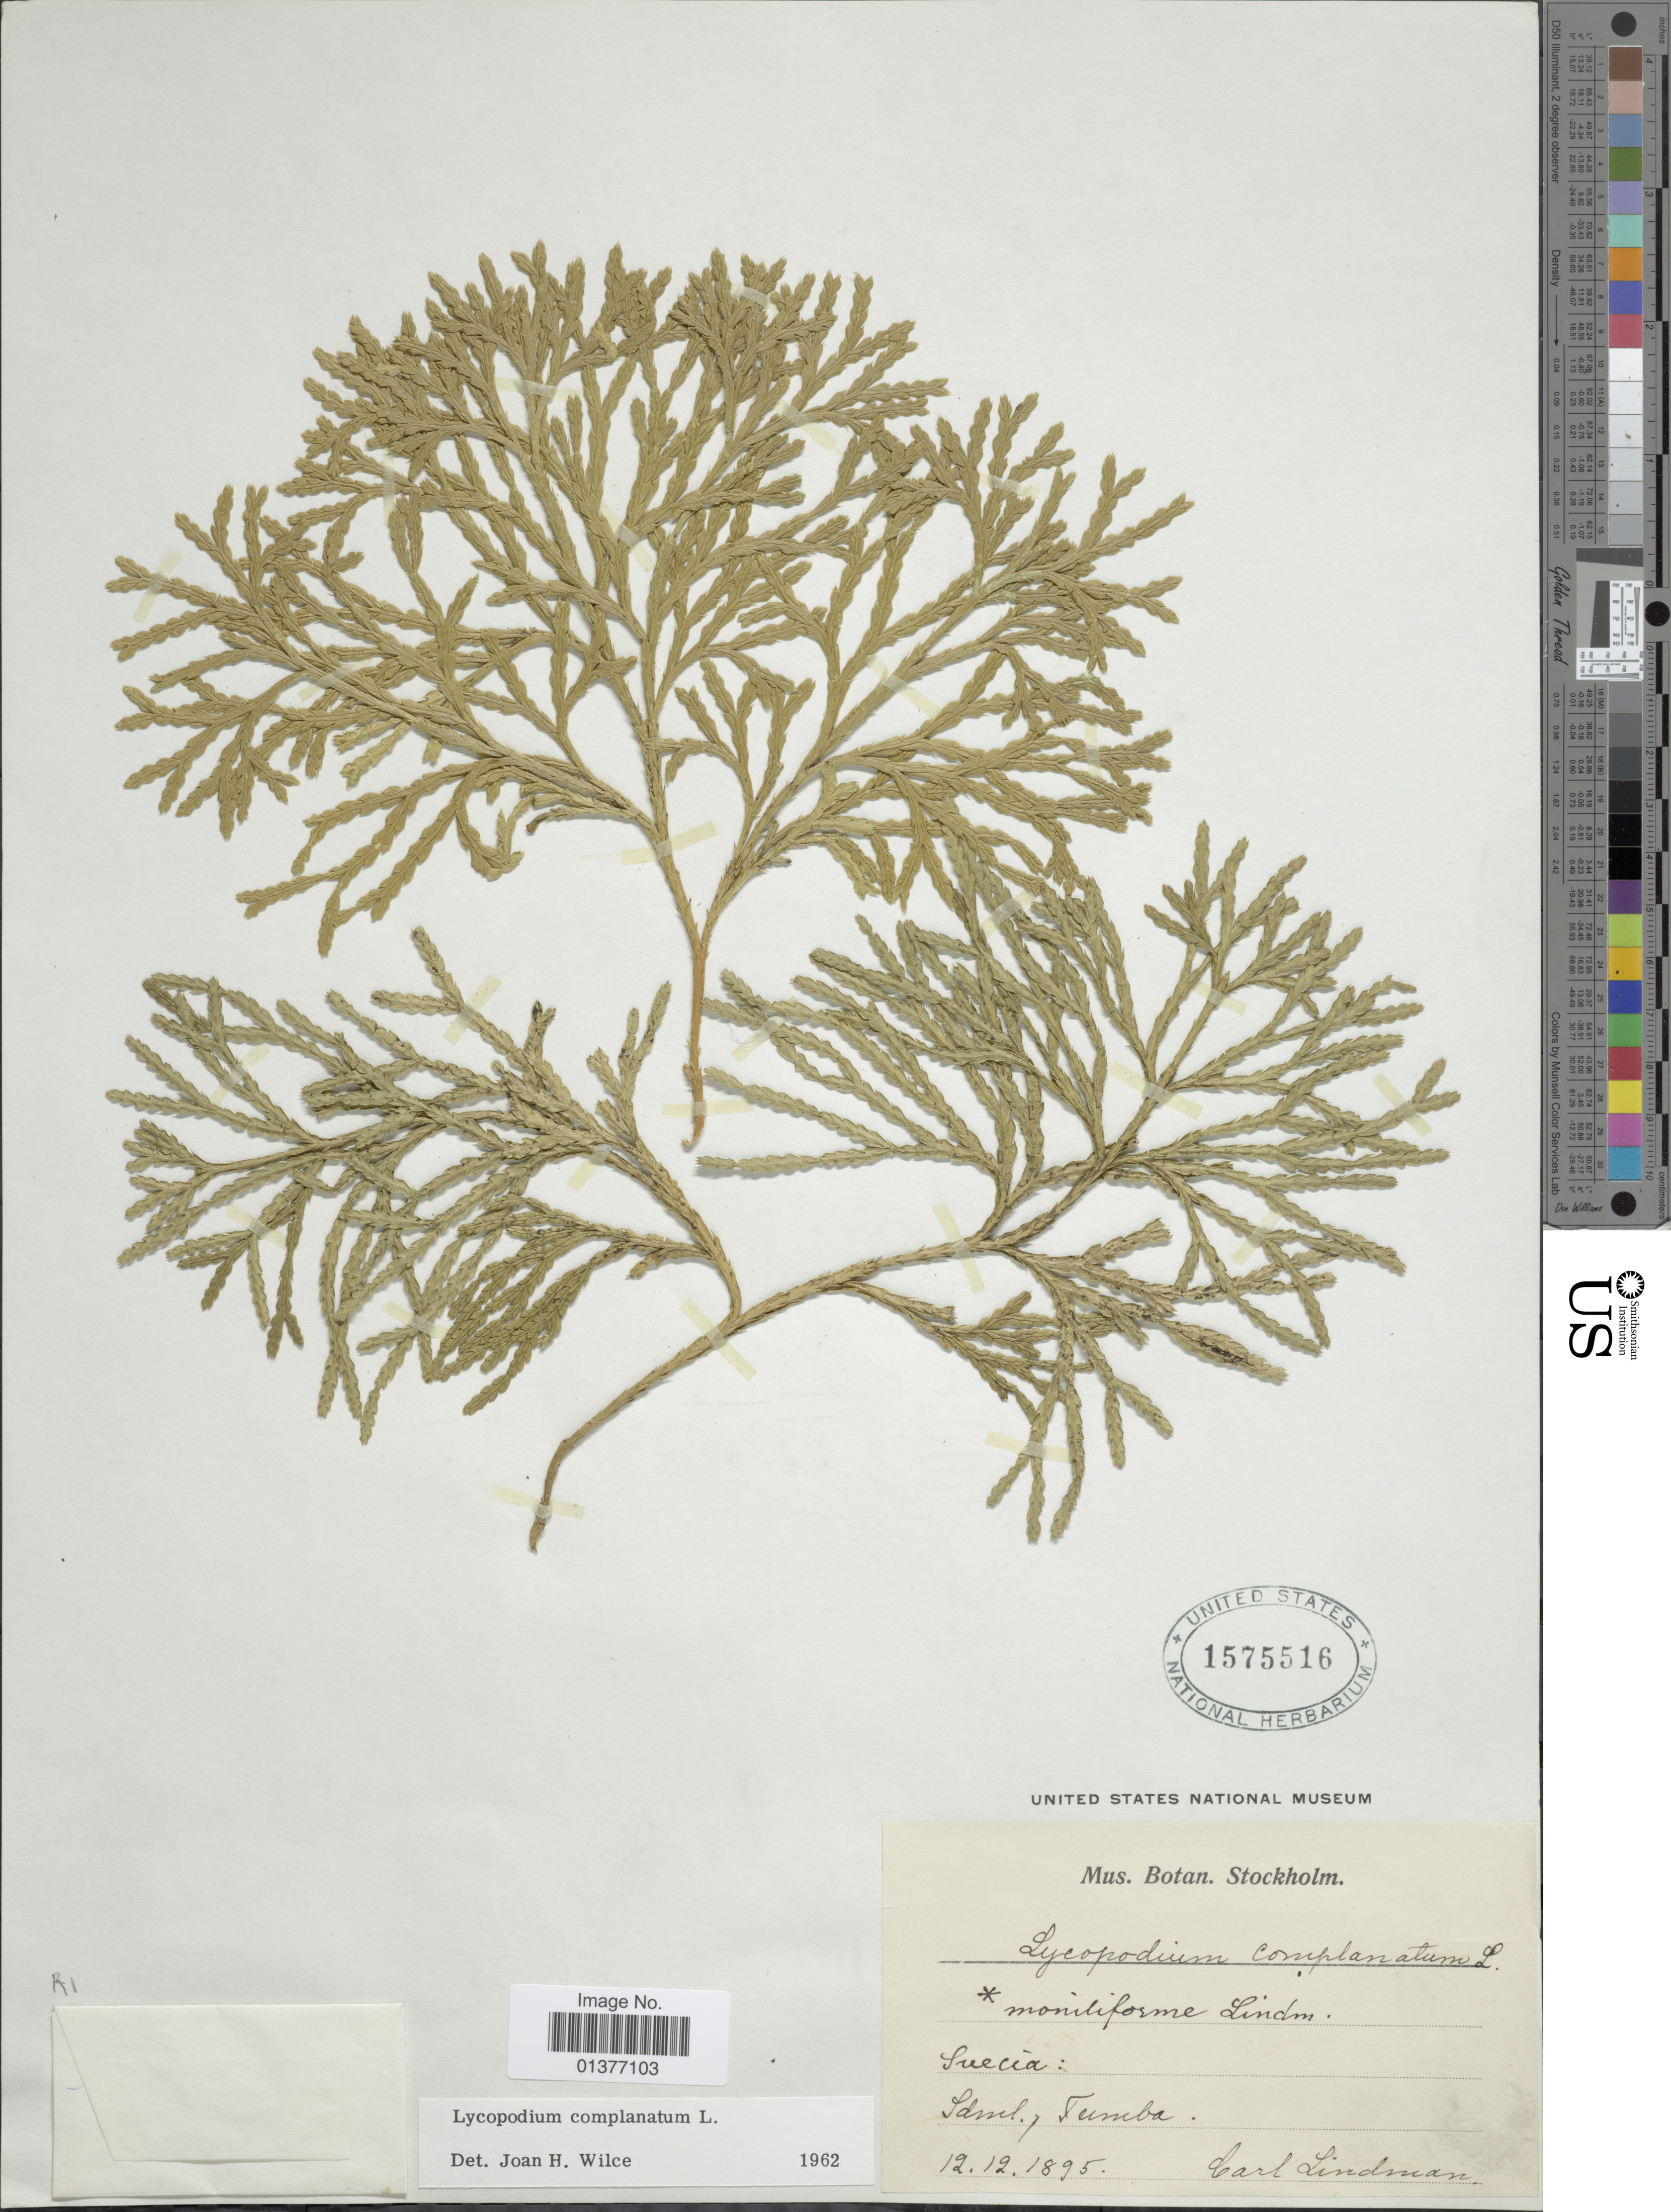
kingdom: Plantae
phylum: Tracheophyta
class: Lycopodiopsida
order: Lycopodiales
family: Lycopodiaceae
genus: Diphasiastrum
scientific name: Diphasiastrum complanatum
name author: (L.) Holub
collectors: C. A. Lindeman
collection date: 1895-12-12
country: Sweden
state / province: Sodermanland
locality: Tumba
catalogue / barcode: US 1575516